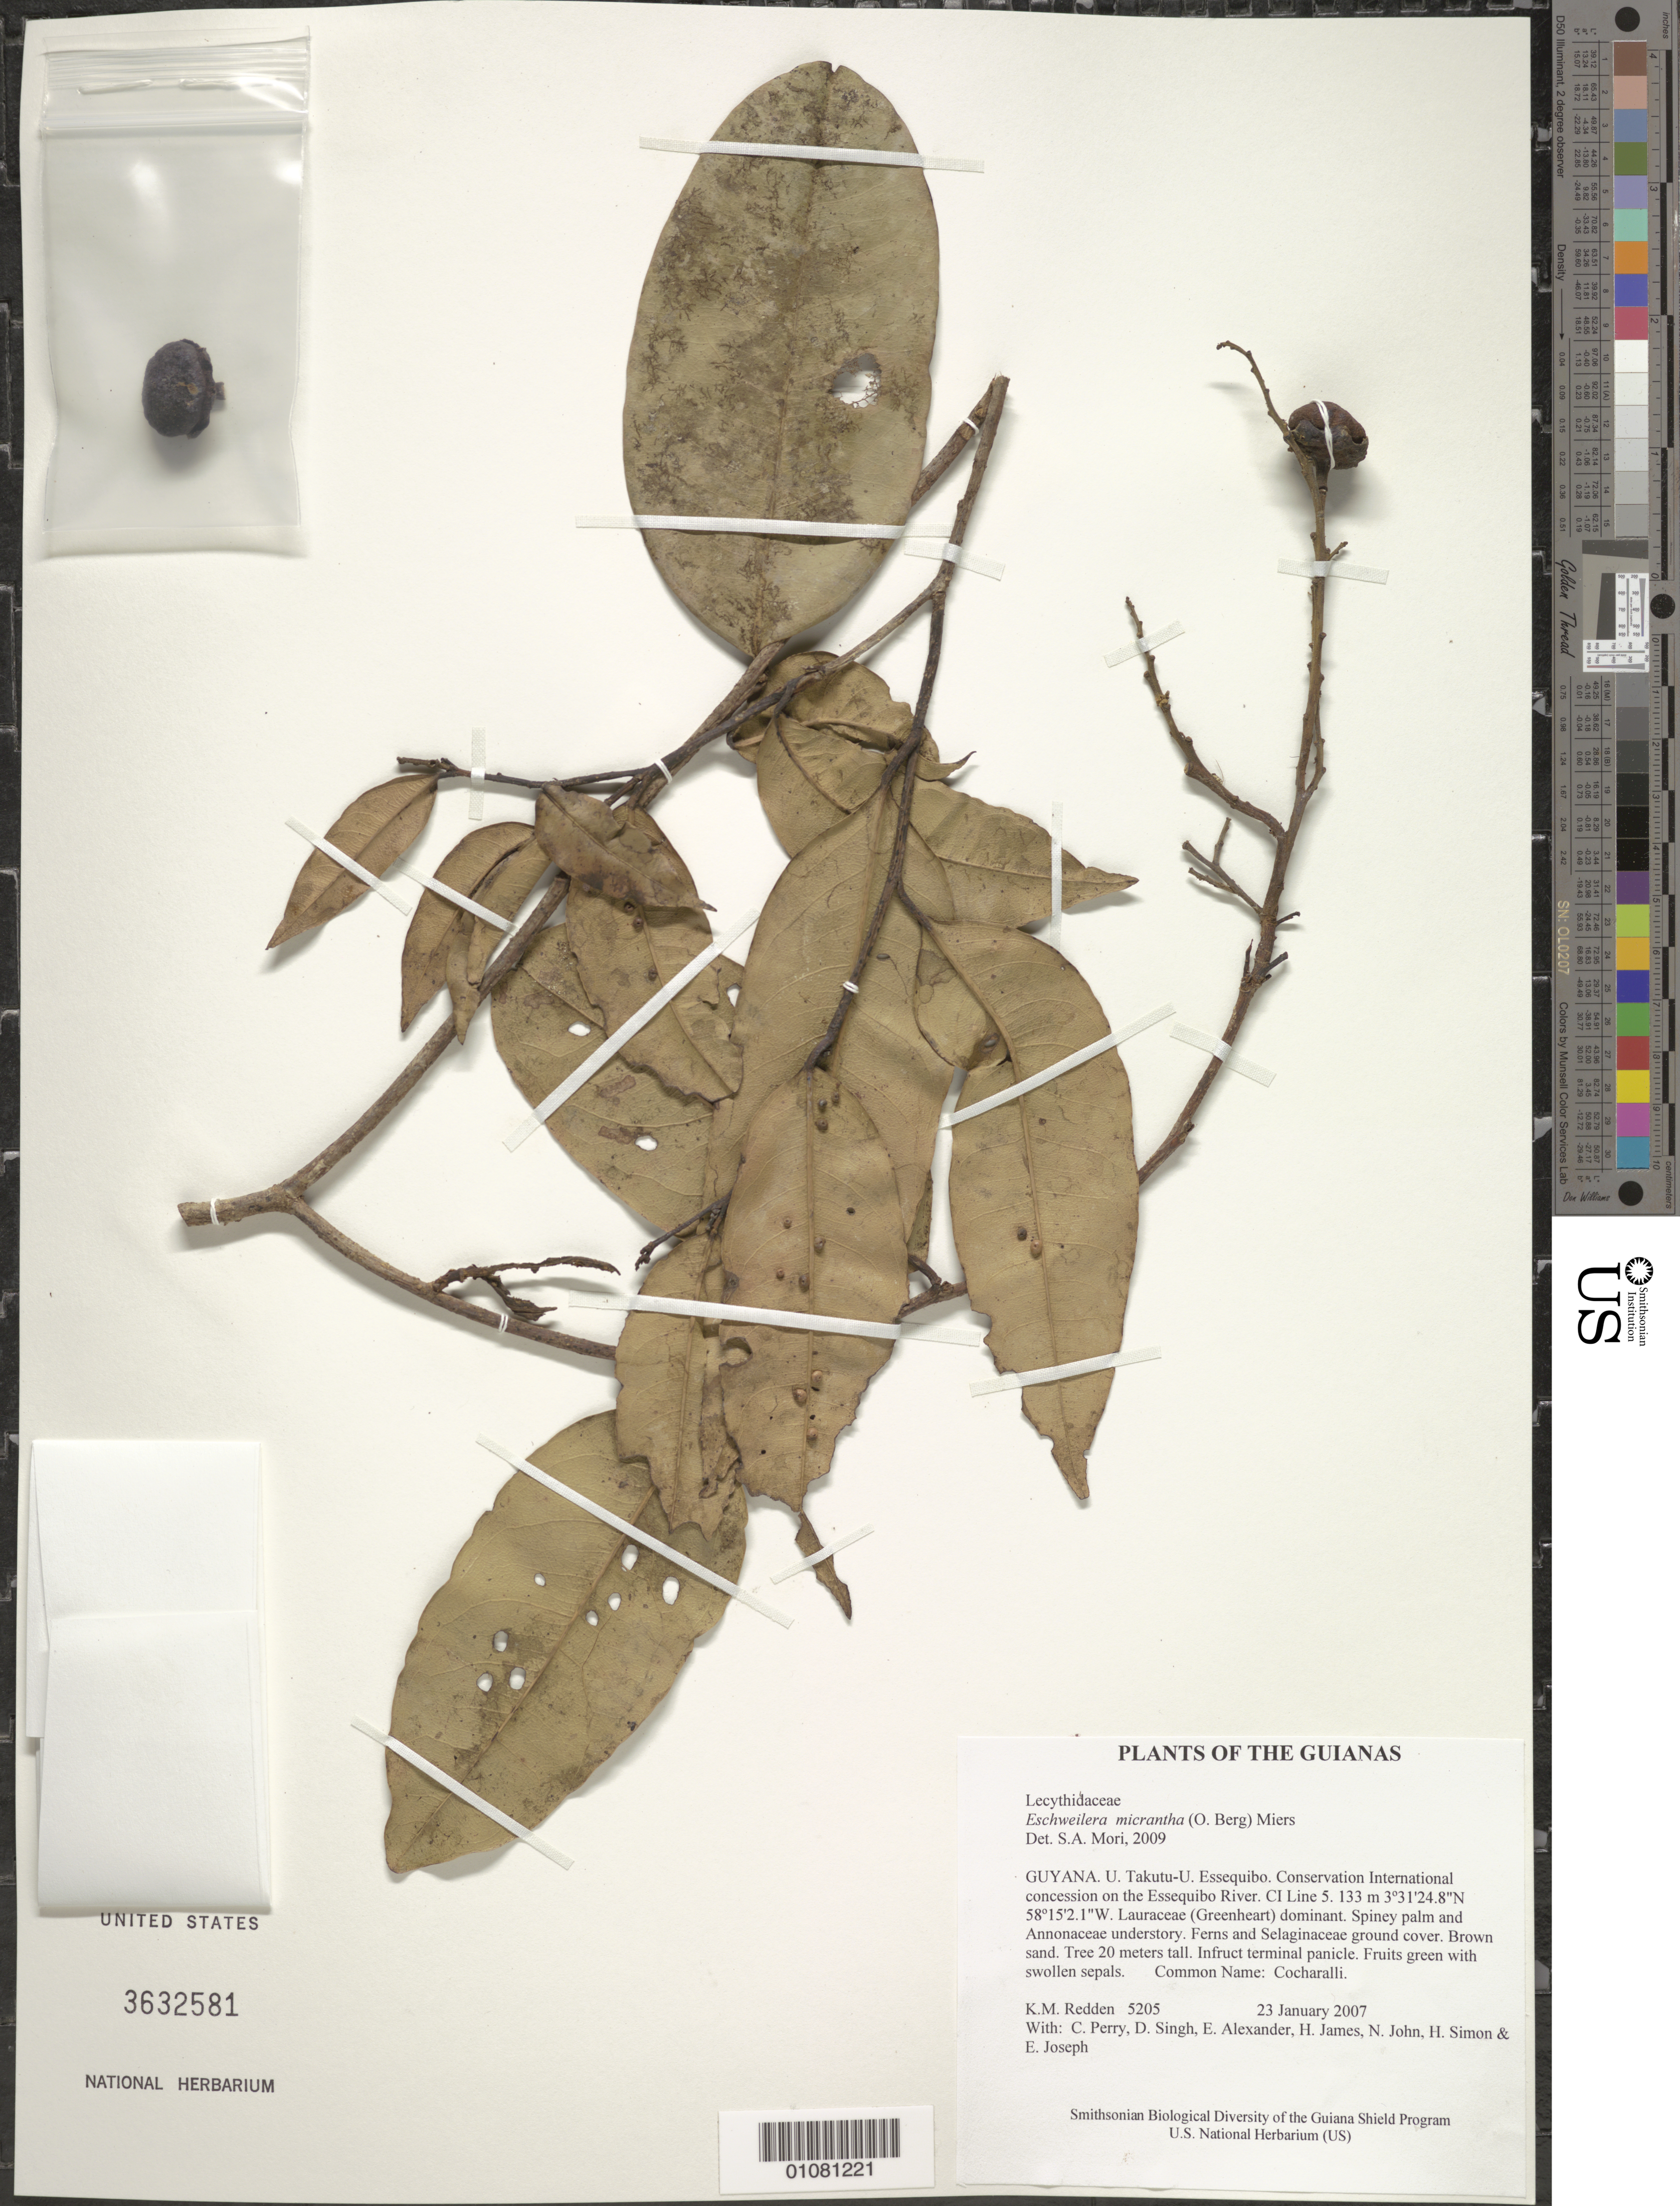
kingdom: Plantae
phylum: Tracheophyta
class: Magnoliopsida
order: Ericales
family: Lecythidaceae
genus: Eschweilera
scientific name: Eschweilera micrantha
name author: (O. Berg) Miers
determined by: Mori, Scott A.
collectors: K. M. Redden, C. Perry, D. Singh, E. Alexander, H. James, N. John, H. Simon & E. Joseph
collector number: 5205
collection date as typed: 23 January 2007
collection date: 2007-01-23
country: Guyana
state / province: U. Takutu-U. Essequibo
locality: Conservation International concession on the Essequibo River. CI Line 5.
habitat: Lauraceae (Greenheart) dominant. Spiny palm and Annonaceae understory. Ferns and Selaginaceae ground cover. Brown sand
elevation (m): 133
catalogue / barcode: US 3632581